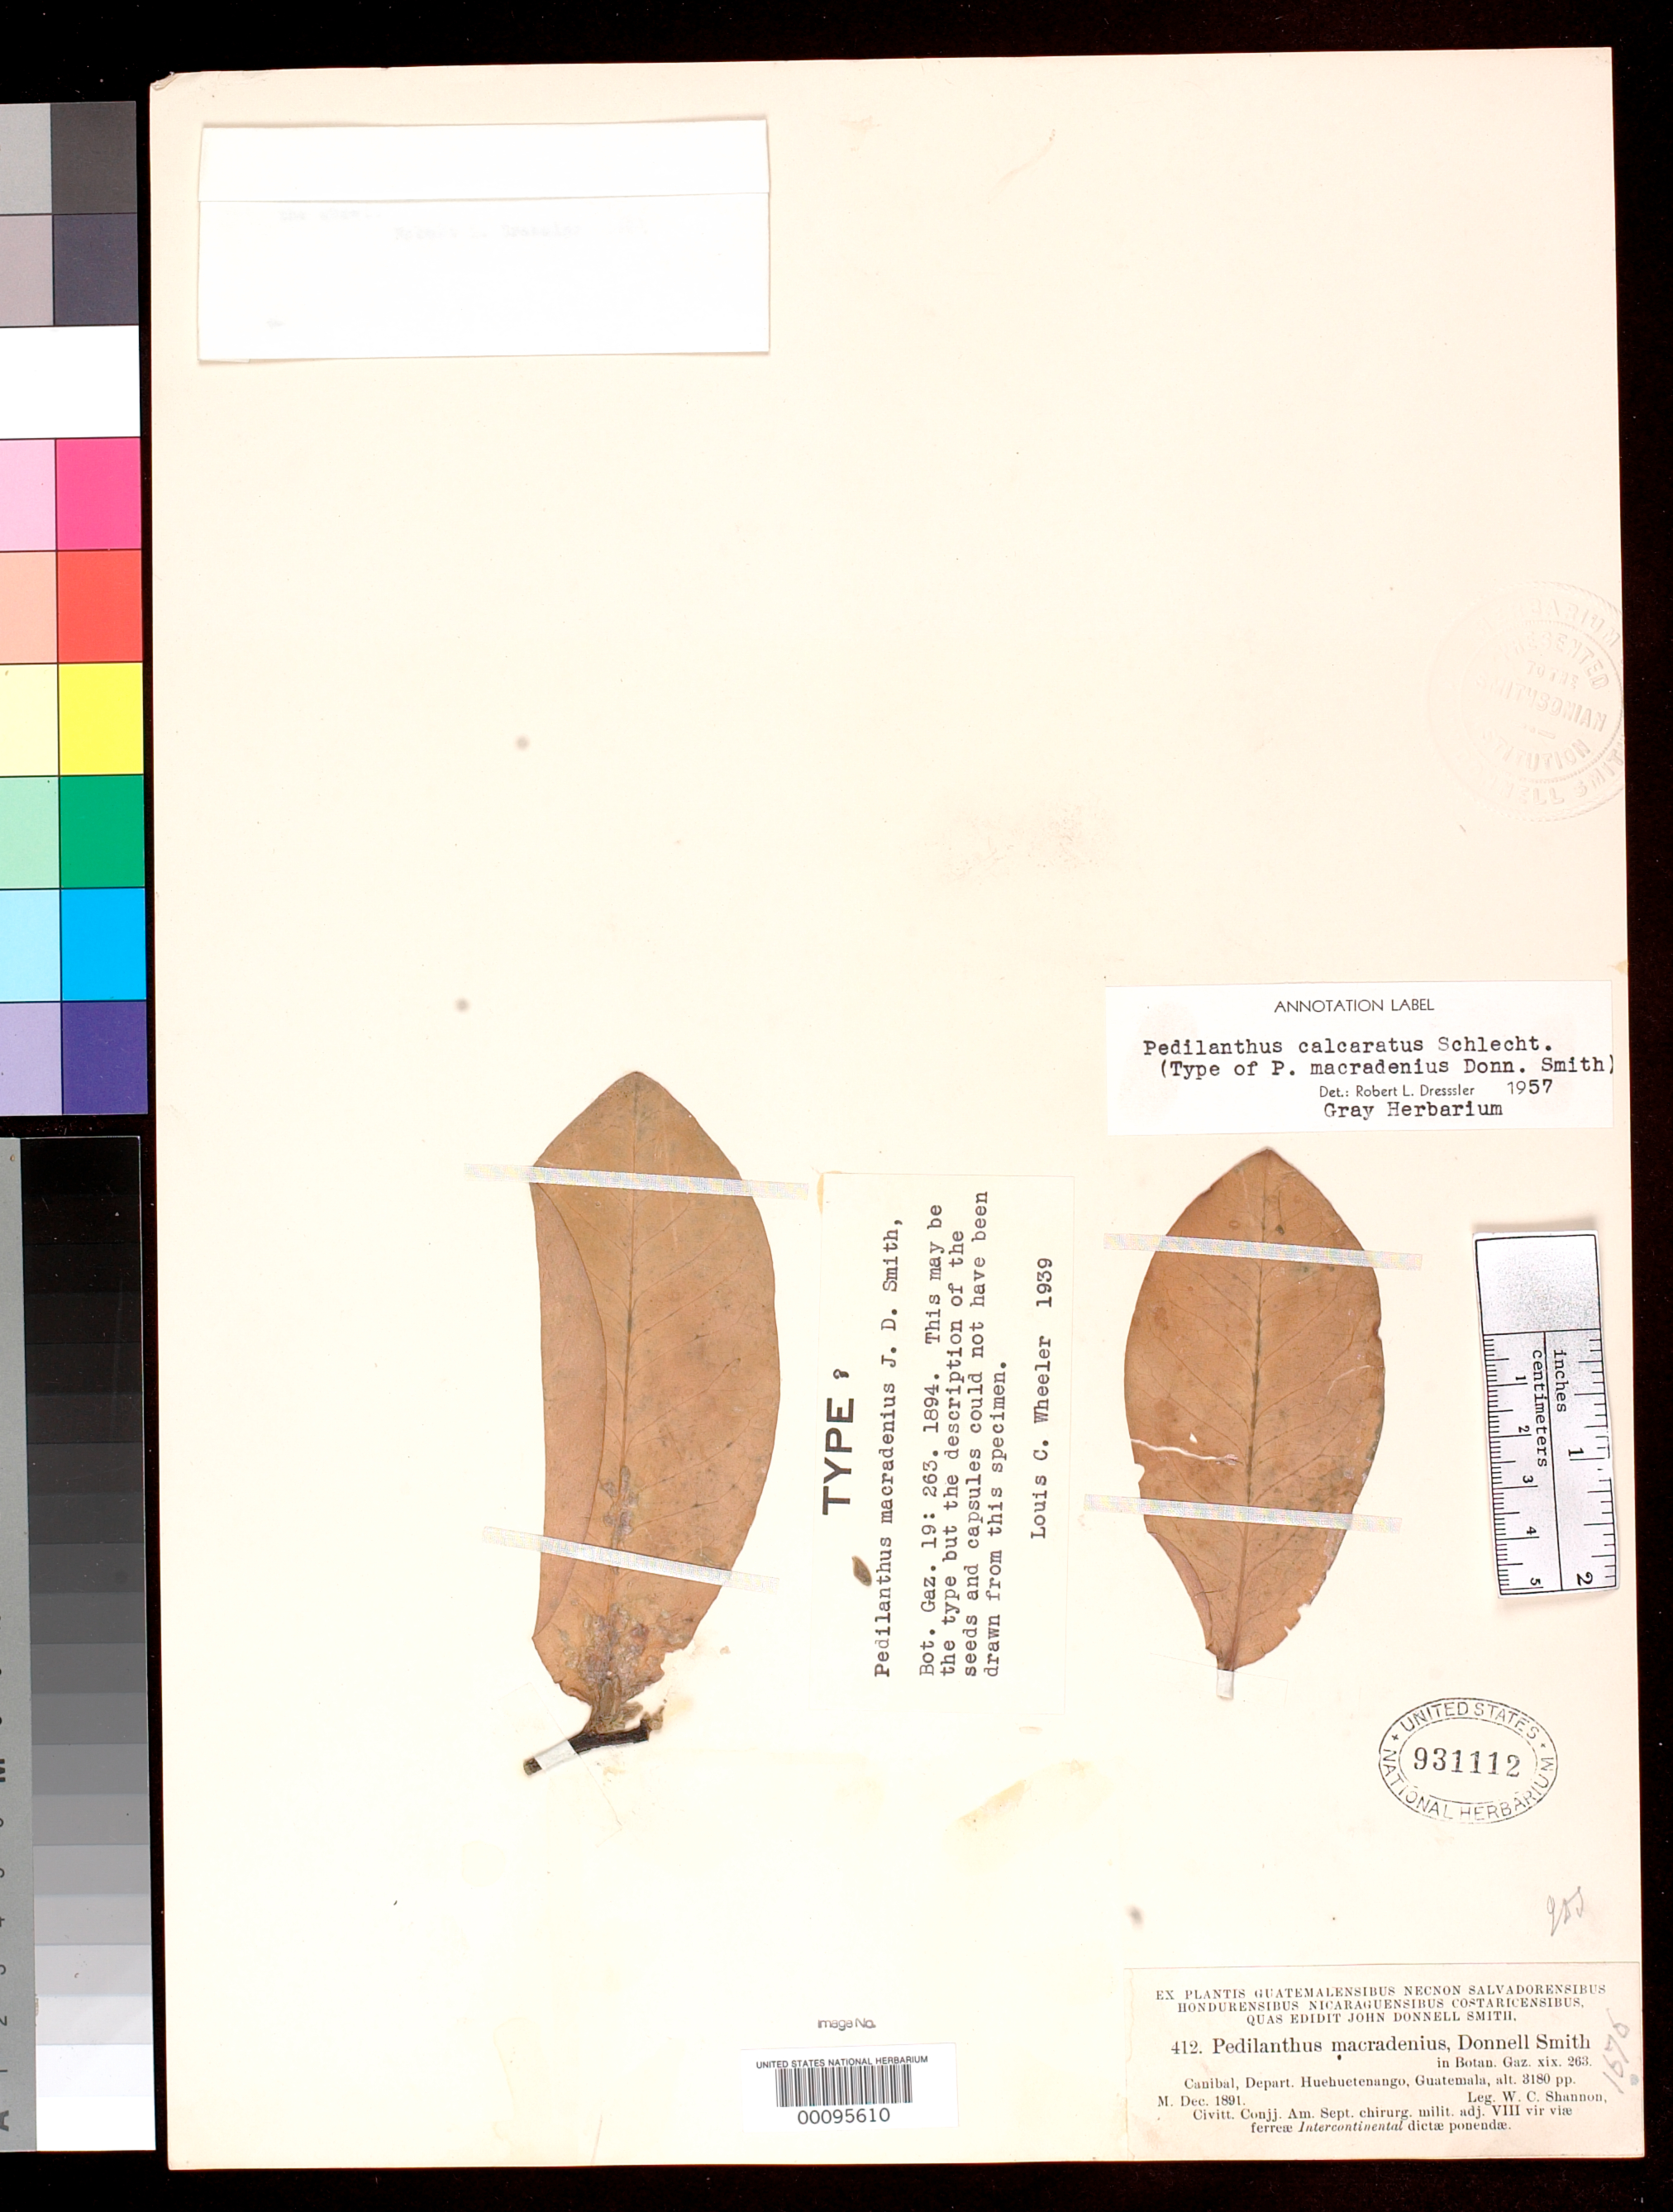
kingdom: Plantae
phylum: Tracheophyta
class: Magnoliopsida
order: Malpighiales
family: Euphorbiaceae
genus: Pedilanthus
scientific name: Pedilanthus macradenius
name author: Donn. Sm.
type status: Type Collection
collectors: W. C. Shannon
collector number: J.D.S. 412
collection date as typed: Dec 1891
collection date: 1891-12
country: Guatemala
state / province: Huehuetenango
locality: Canival.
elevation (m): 975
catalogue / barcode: US 931112